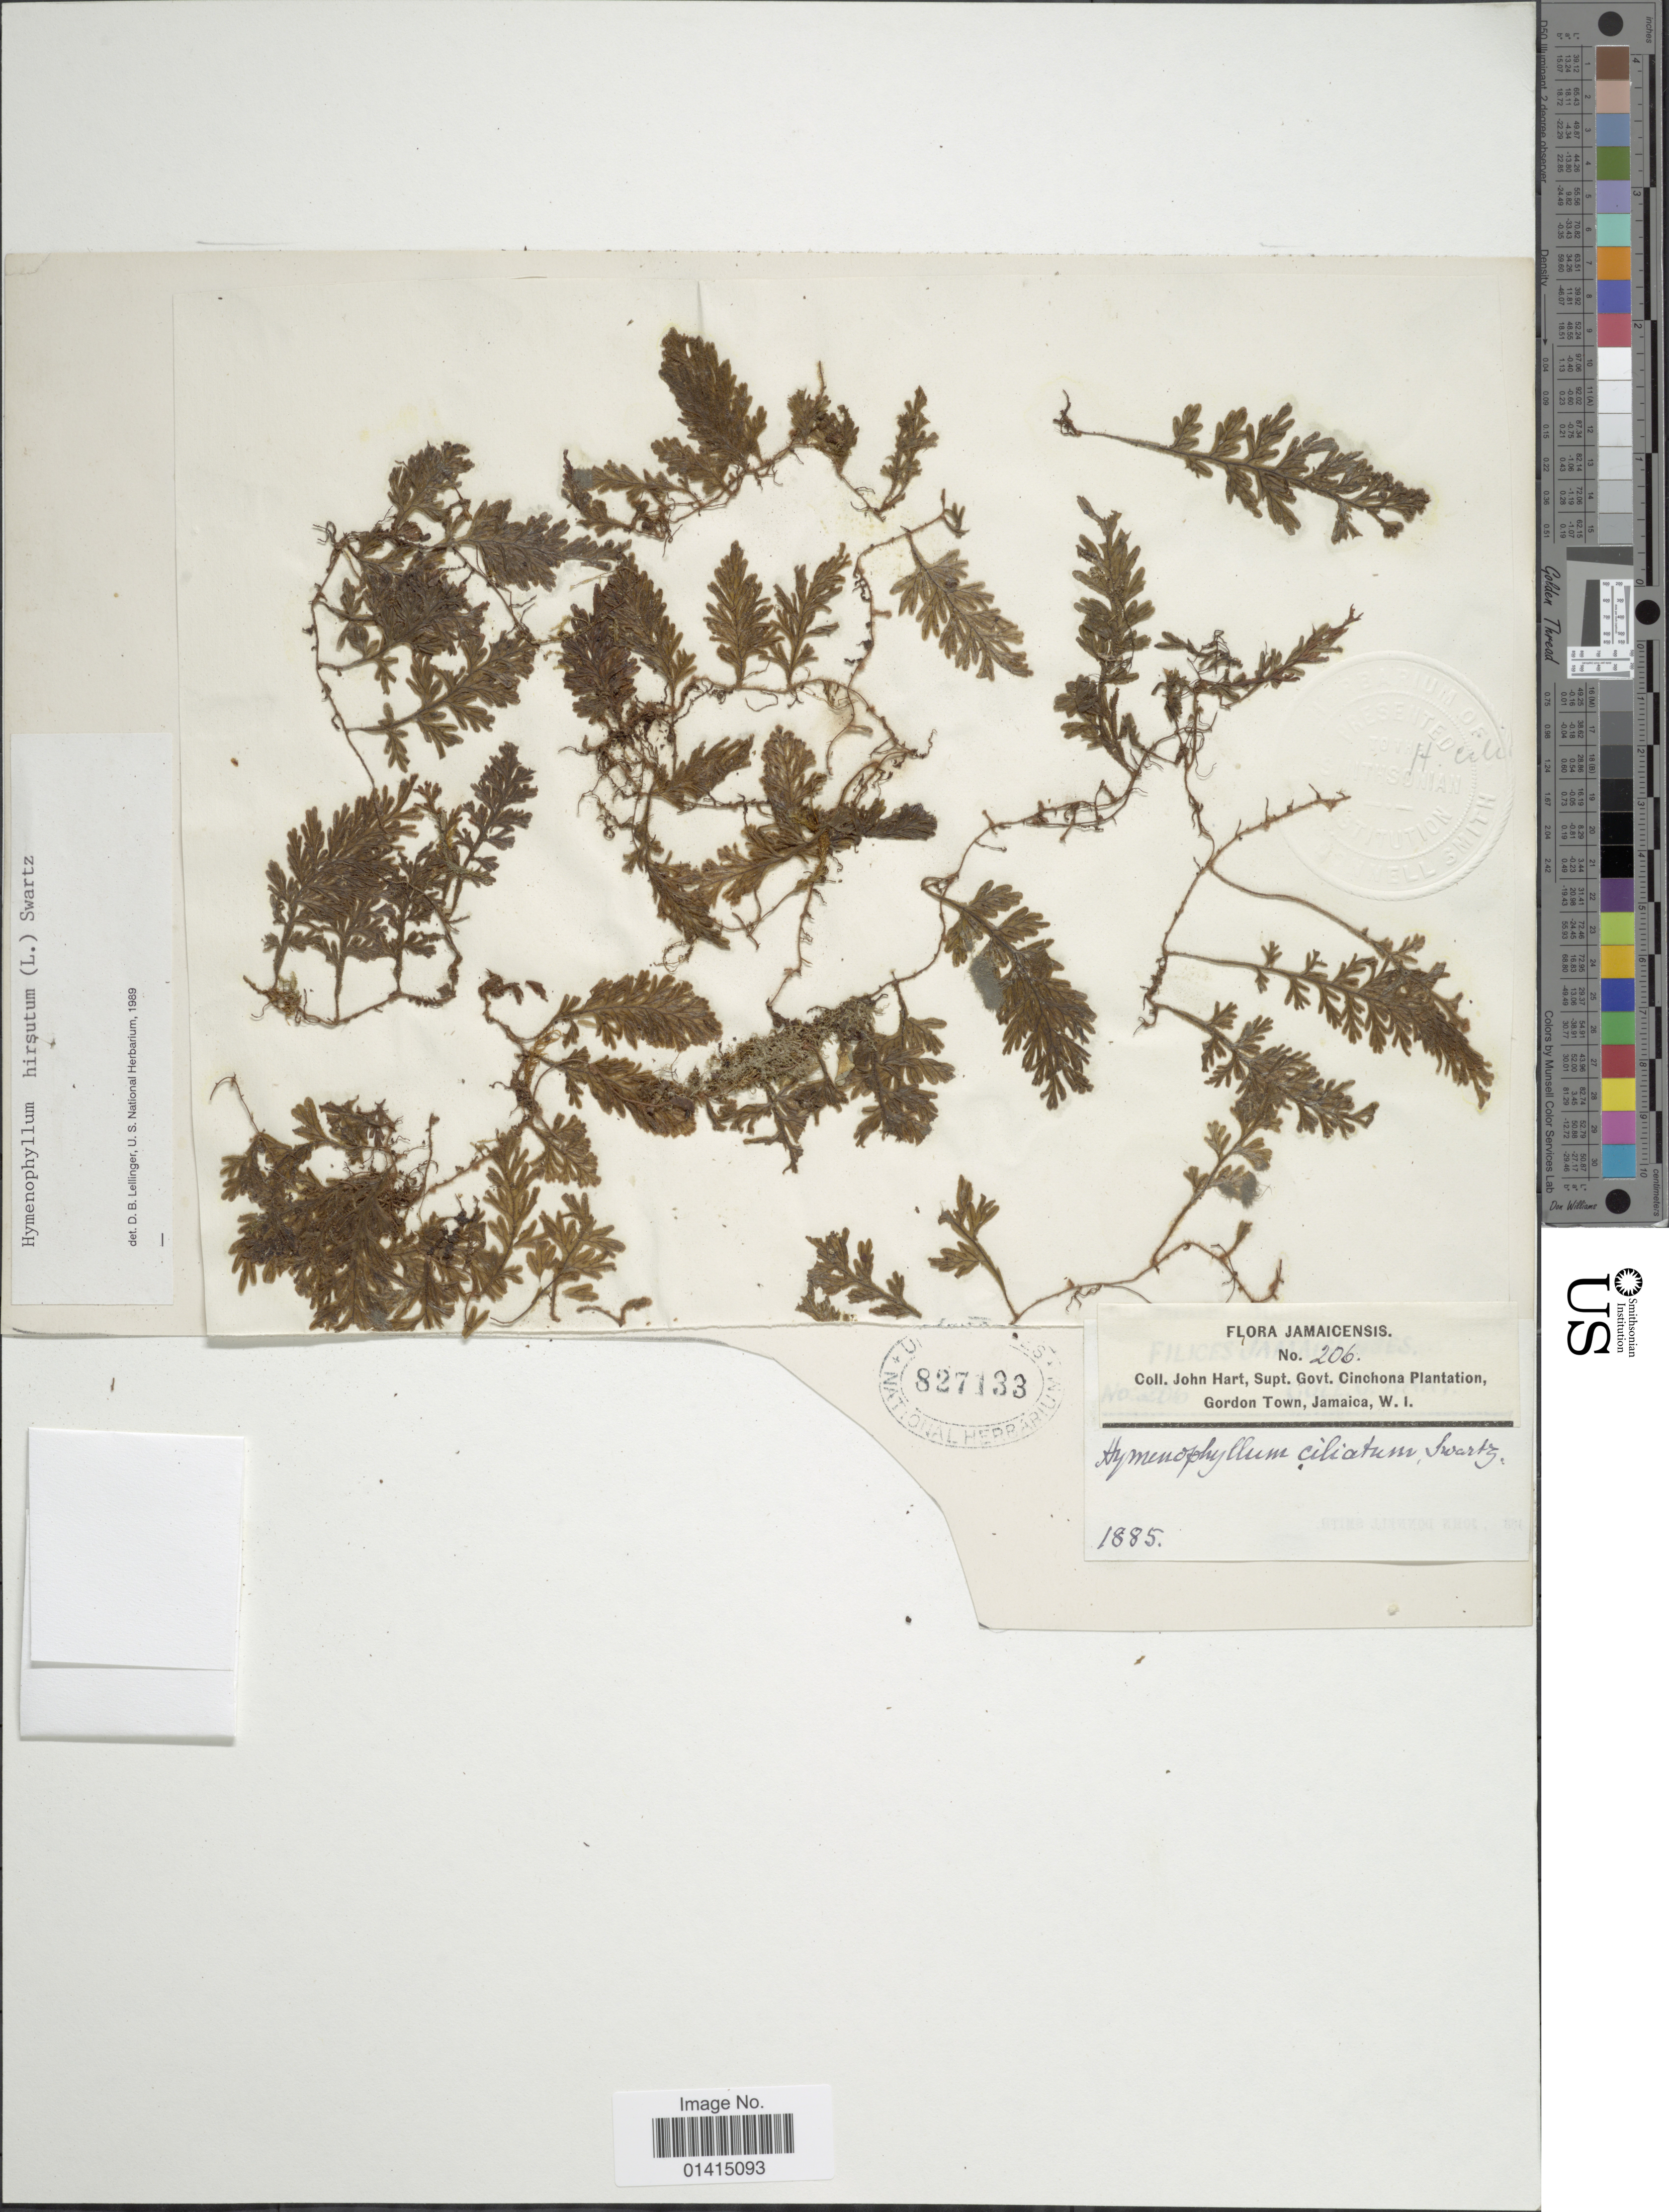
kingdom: Plantae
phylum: Tracheophyta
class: Polypodiopsida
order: Hymenophyllales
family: Hymenophyllaceae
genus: Hymenophyllum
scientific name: Hymenophyllum hirsutum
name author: (L.) Sw.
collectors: J. H. Hart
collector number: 206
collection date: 1885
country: Jamaica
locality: Jamaicensis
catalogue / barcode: US 827133